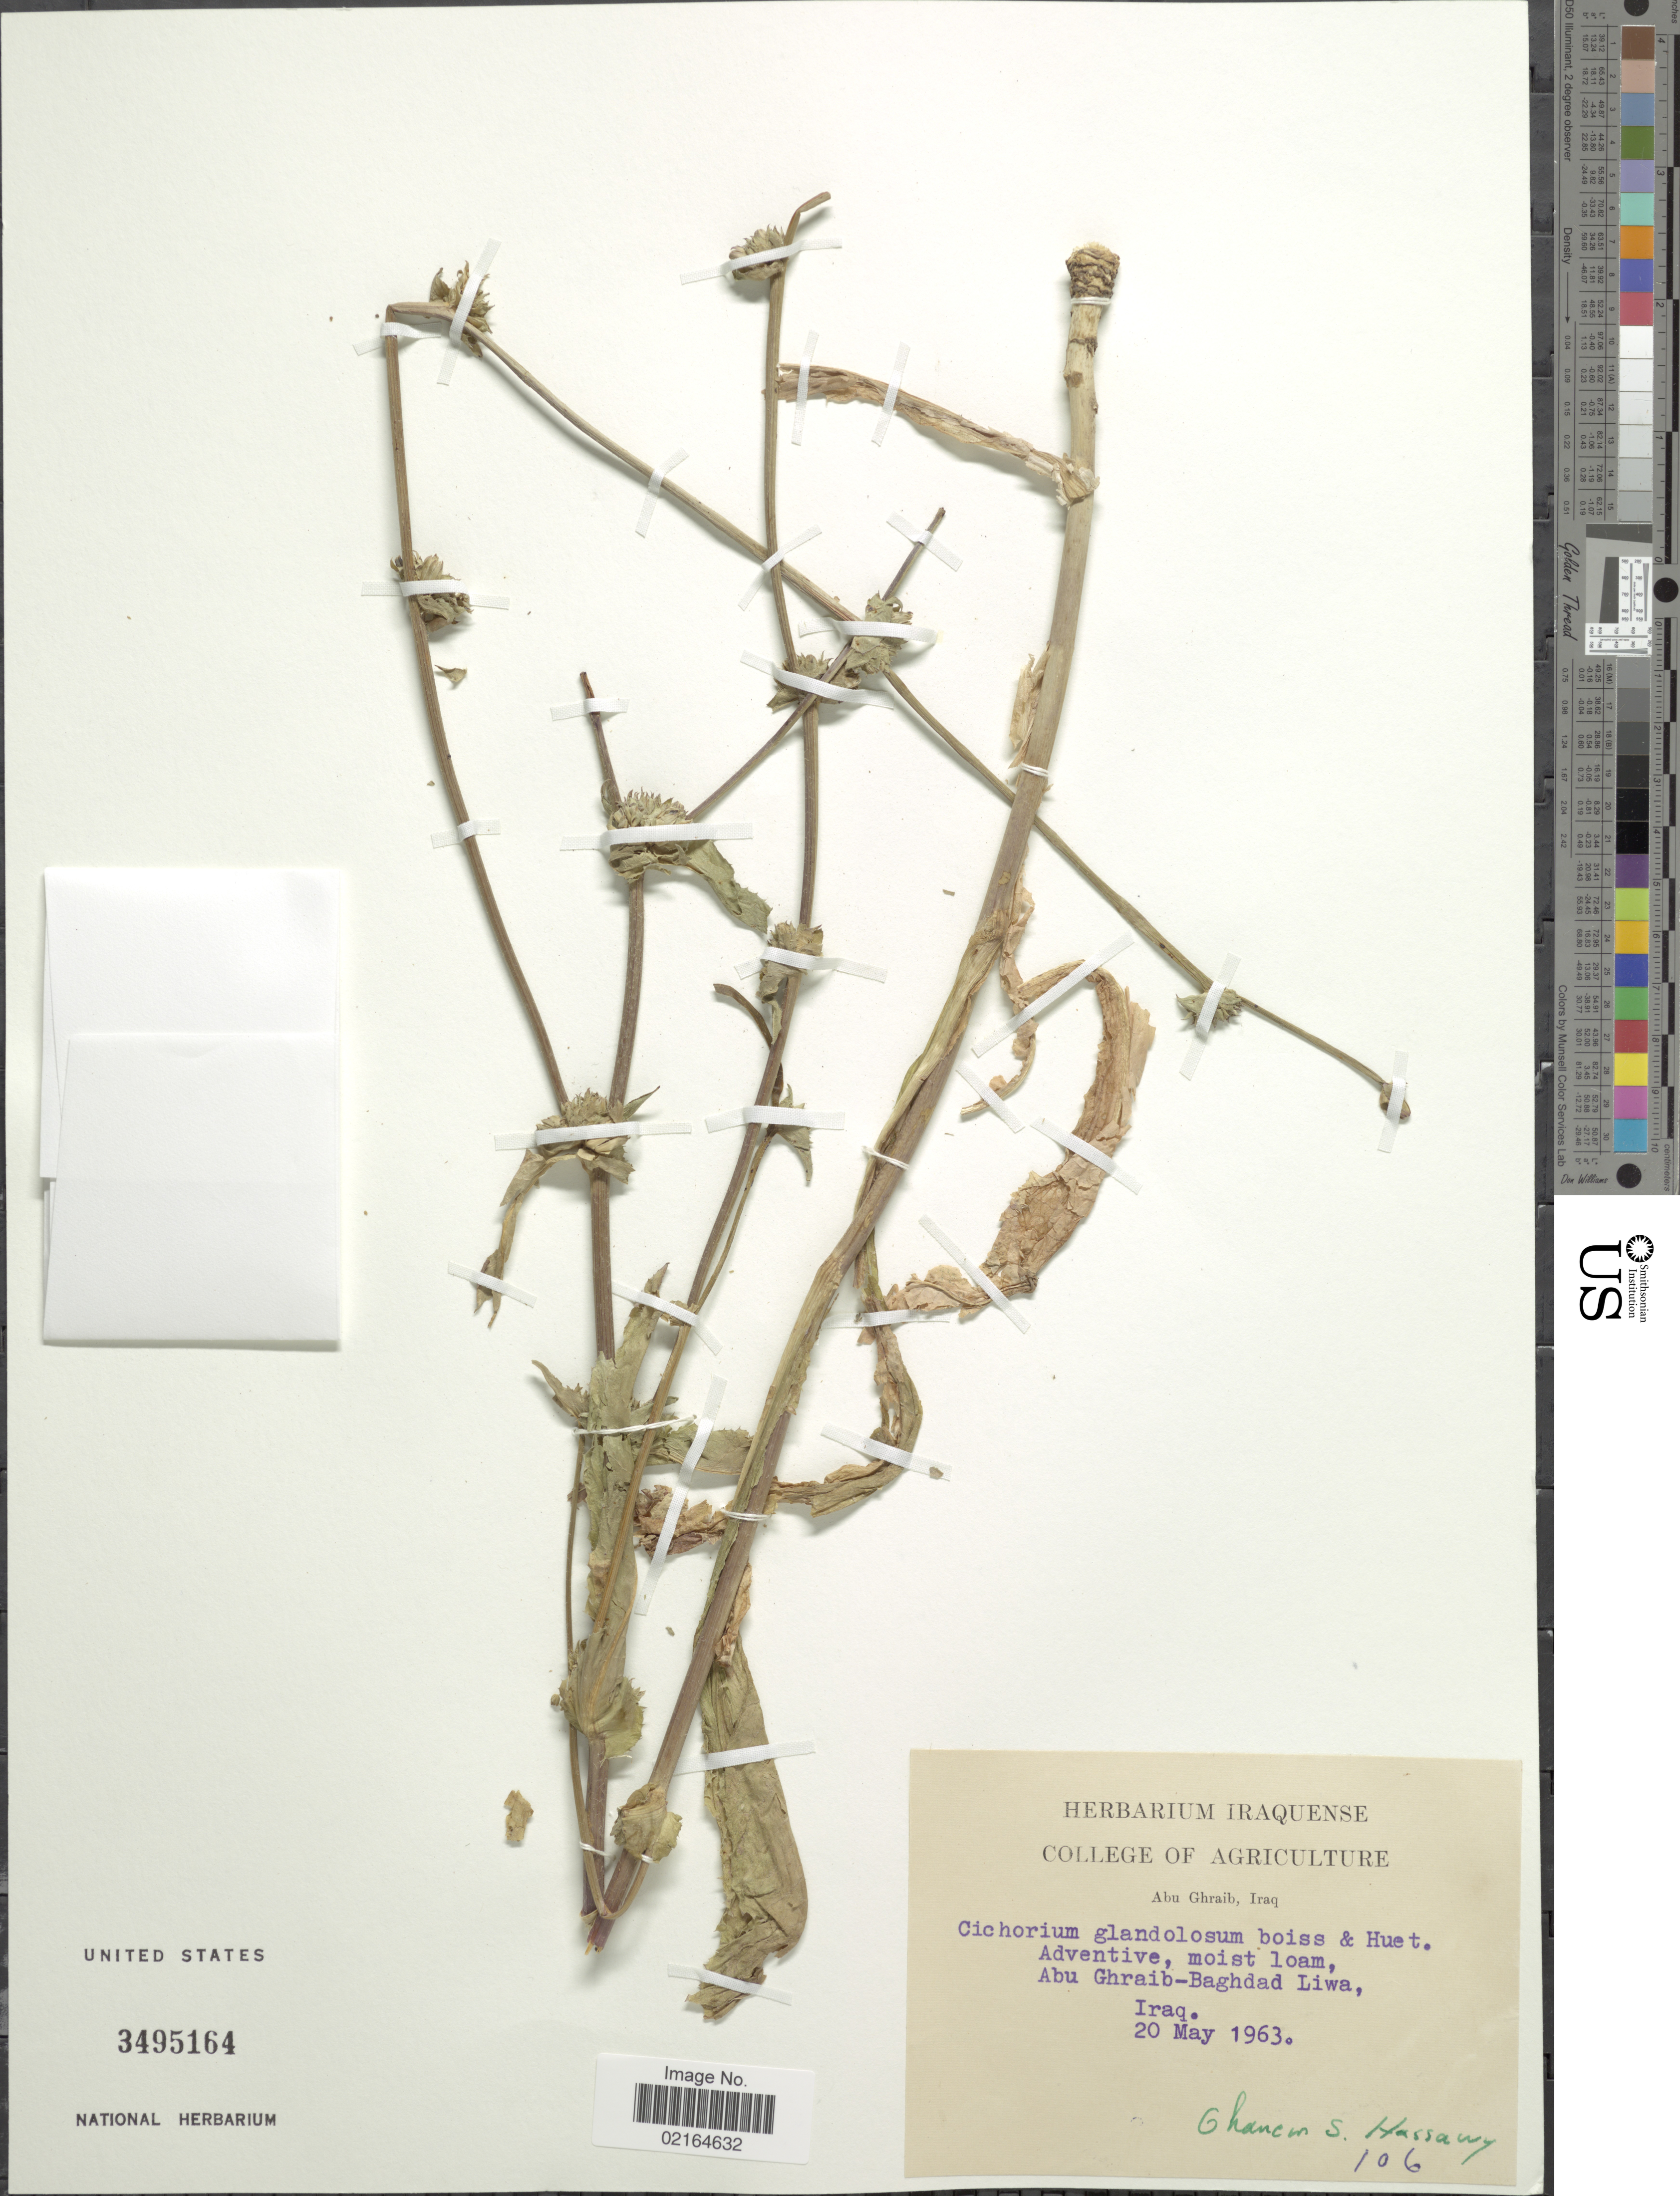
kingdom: Plantae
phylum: Tracheophyta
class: Magnoliopsida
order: Asterales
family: Asteraceae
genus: Cichorium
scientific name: Cichorium sp.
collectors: G. Hassawy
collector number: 106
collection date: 1963-05-20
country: Iraq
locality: Adventive, moist loam, Aby Ghraib-Baghdad Liwa, Iraq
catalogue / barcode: US 3495164